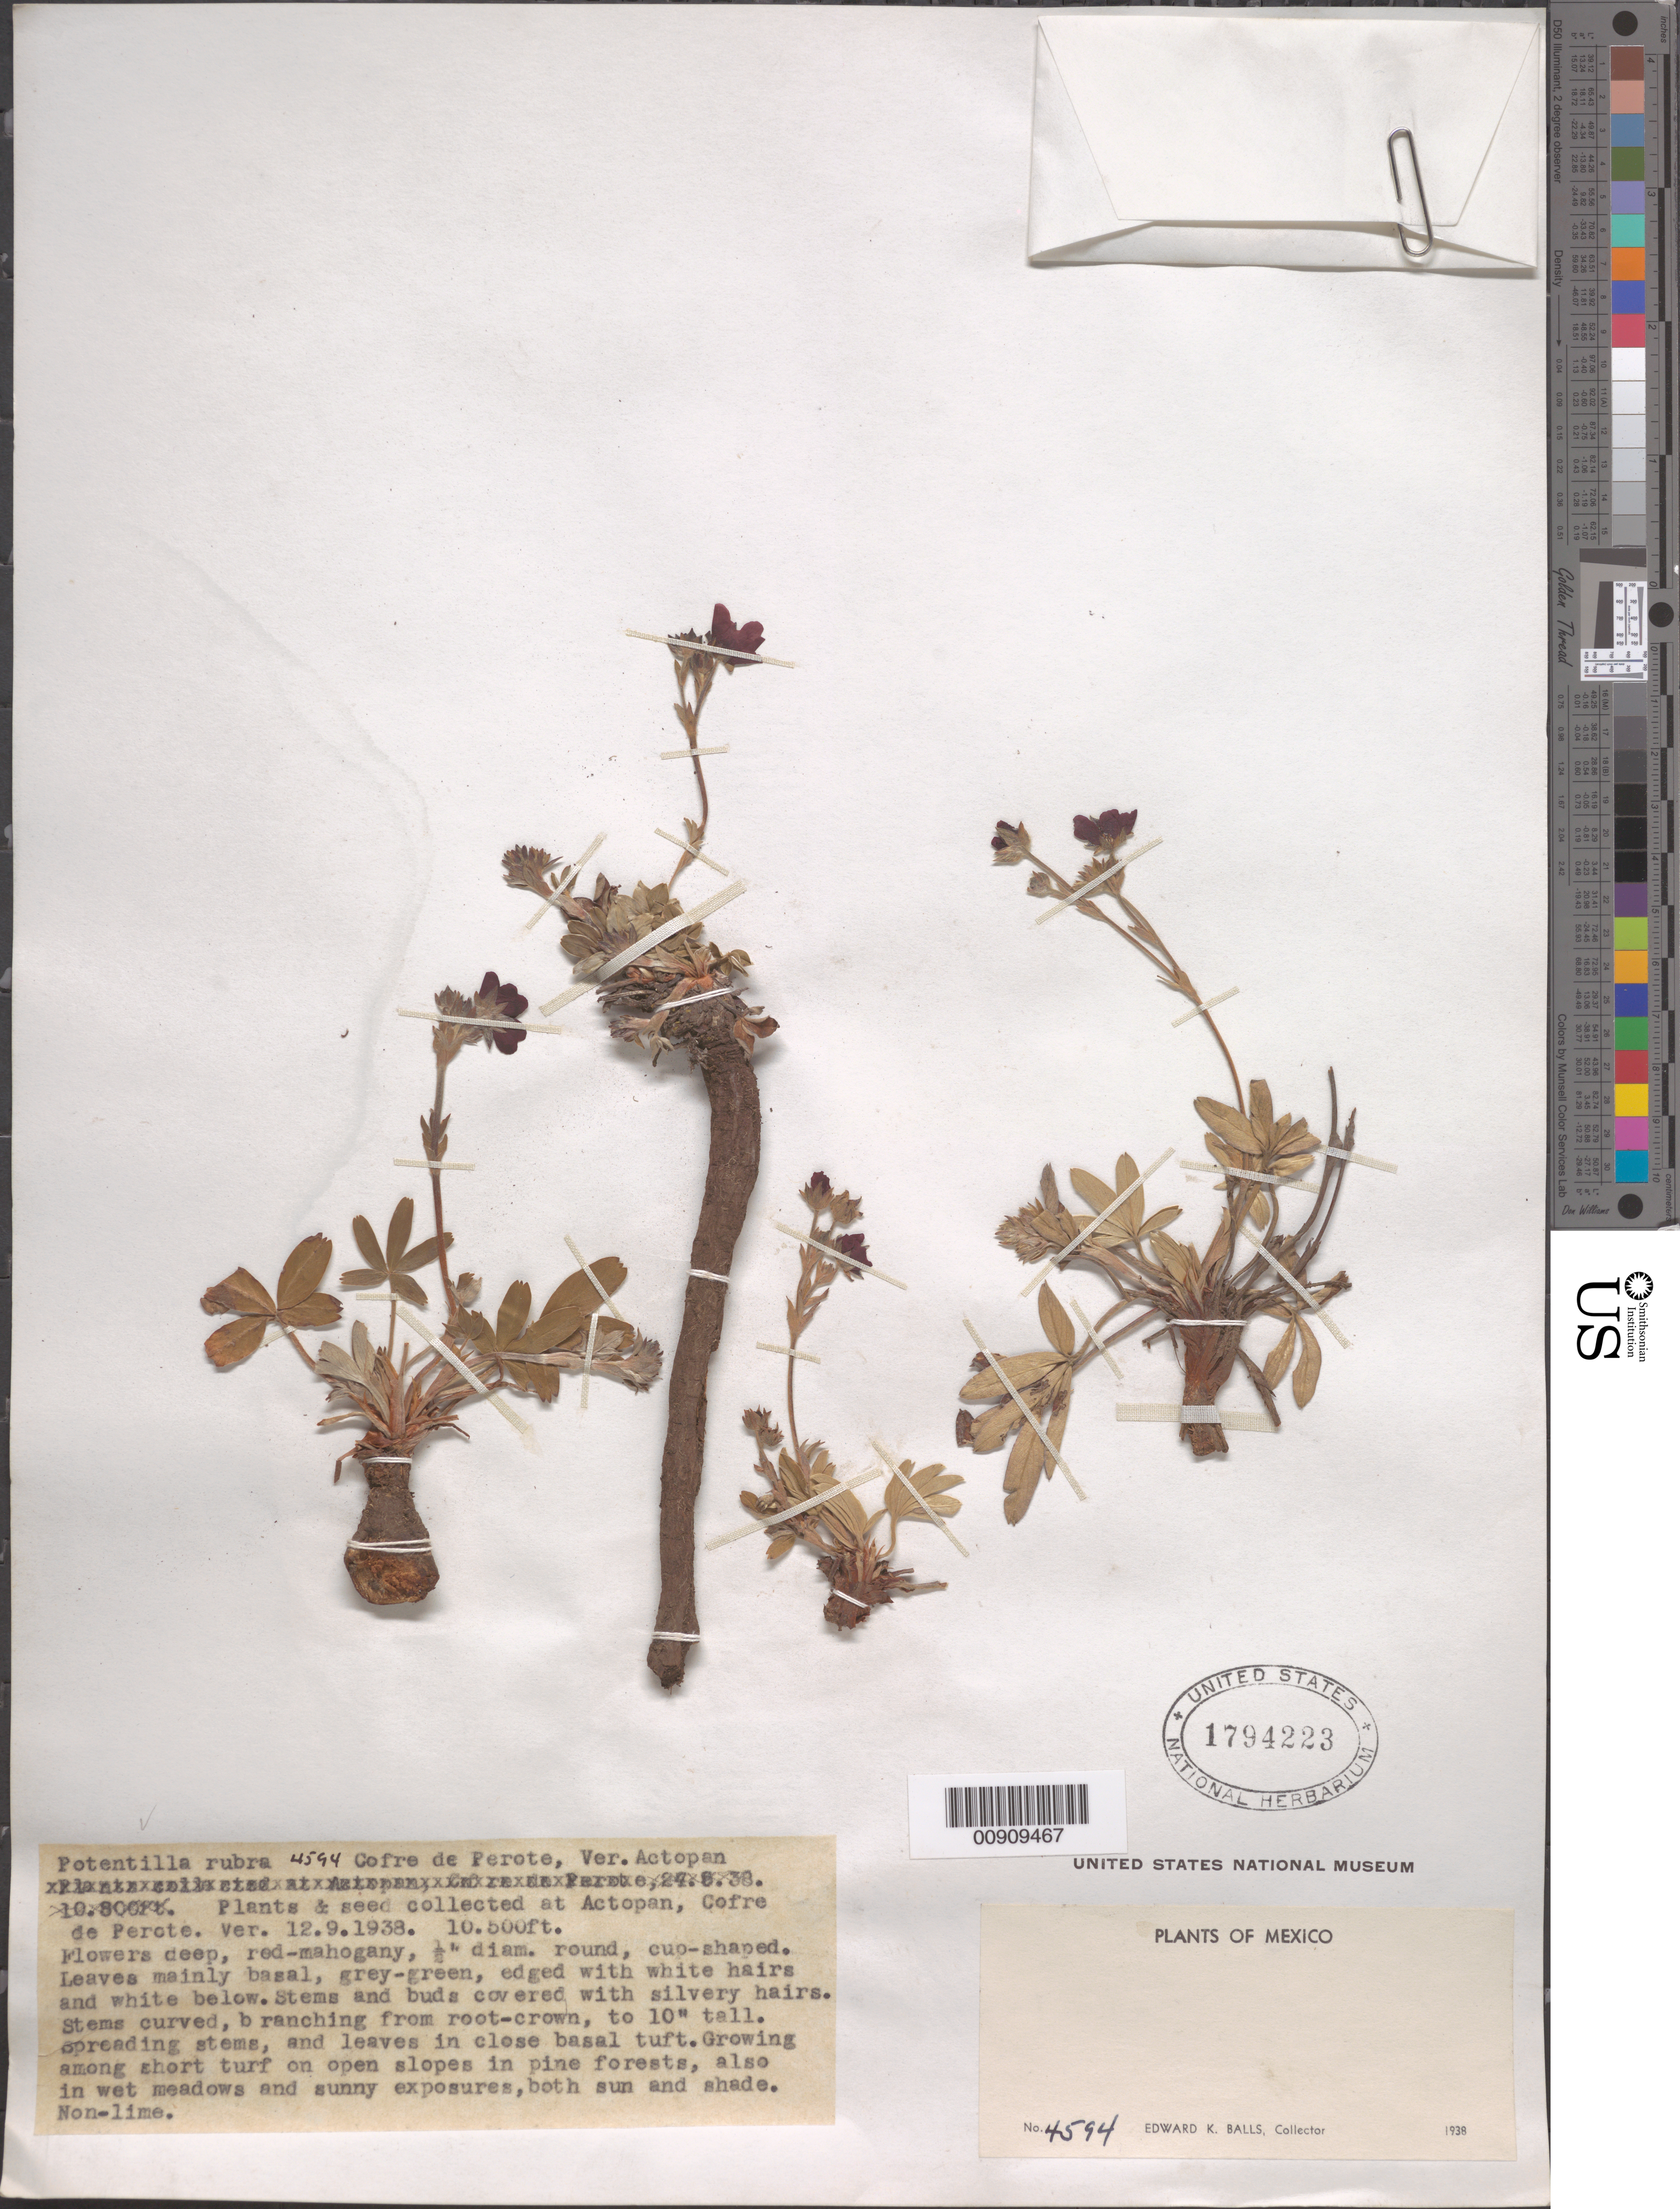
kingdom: Plantae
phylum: Tracheophyta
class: Magnoliopsida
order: Rosales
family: Rosaceae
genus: Potentilla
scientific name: Potentilla rubra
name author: Willd. ex Schltdl.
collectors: E. K. Balls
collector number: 4594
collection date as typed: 12 Sep 1938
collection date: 1938-09-12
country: Mexico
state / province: Veracruz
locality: Actopan, Cofre de Perote, Veracruz.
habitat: Growing among short turf on open slopes in pine forests, also in wet meadows and sunny exposures, both sun and shade. Non-lime.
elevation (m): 3200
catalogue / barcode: US 1794223